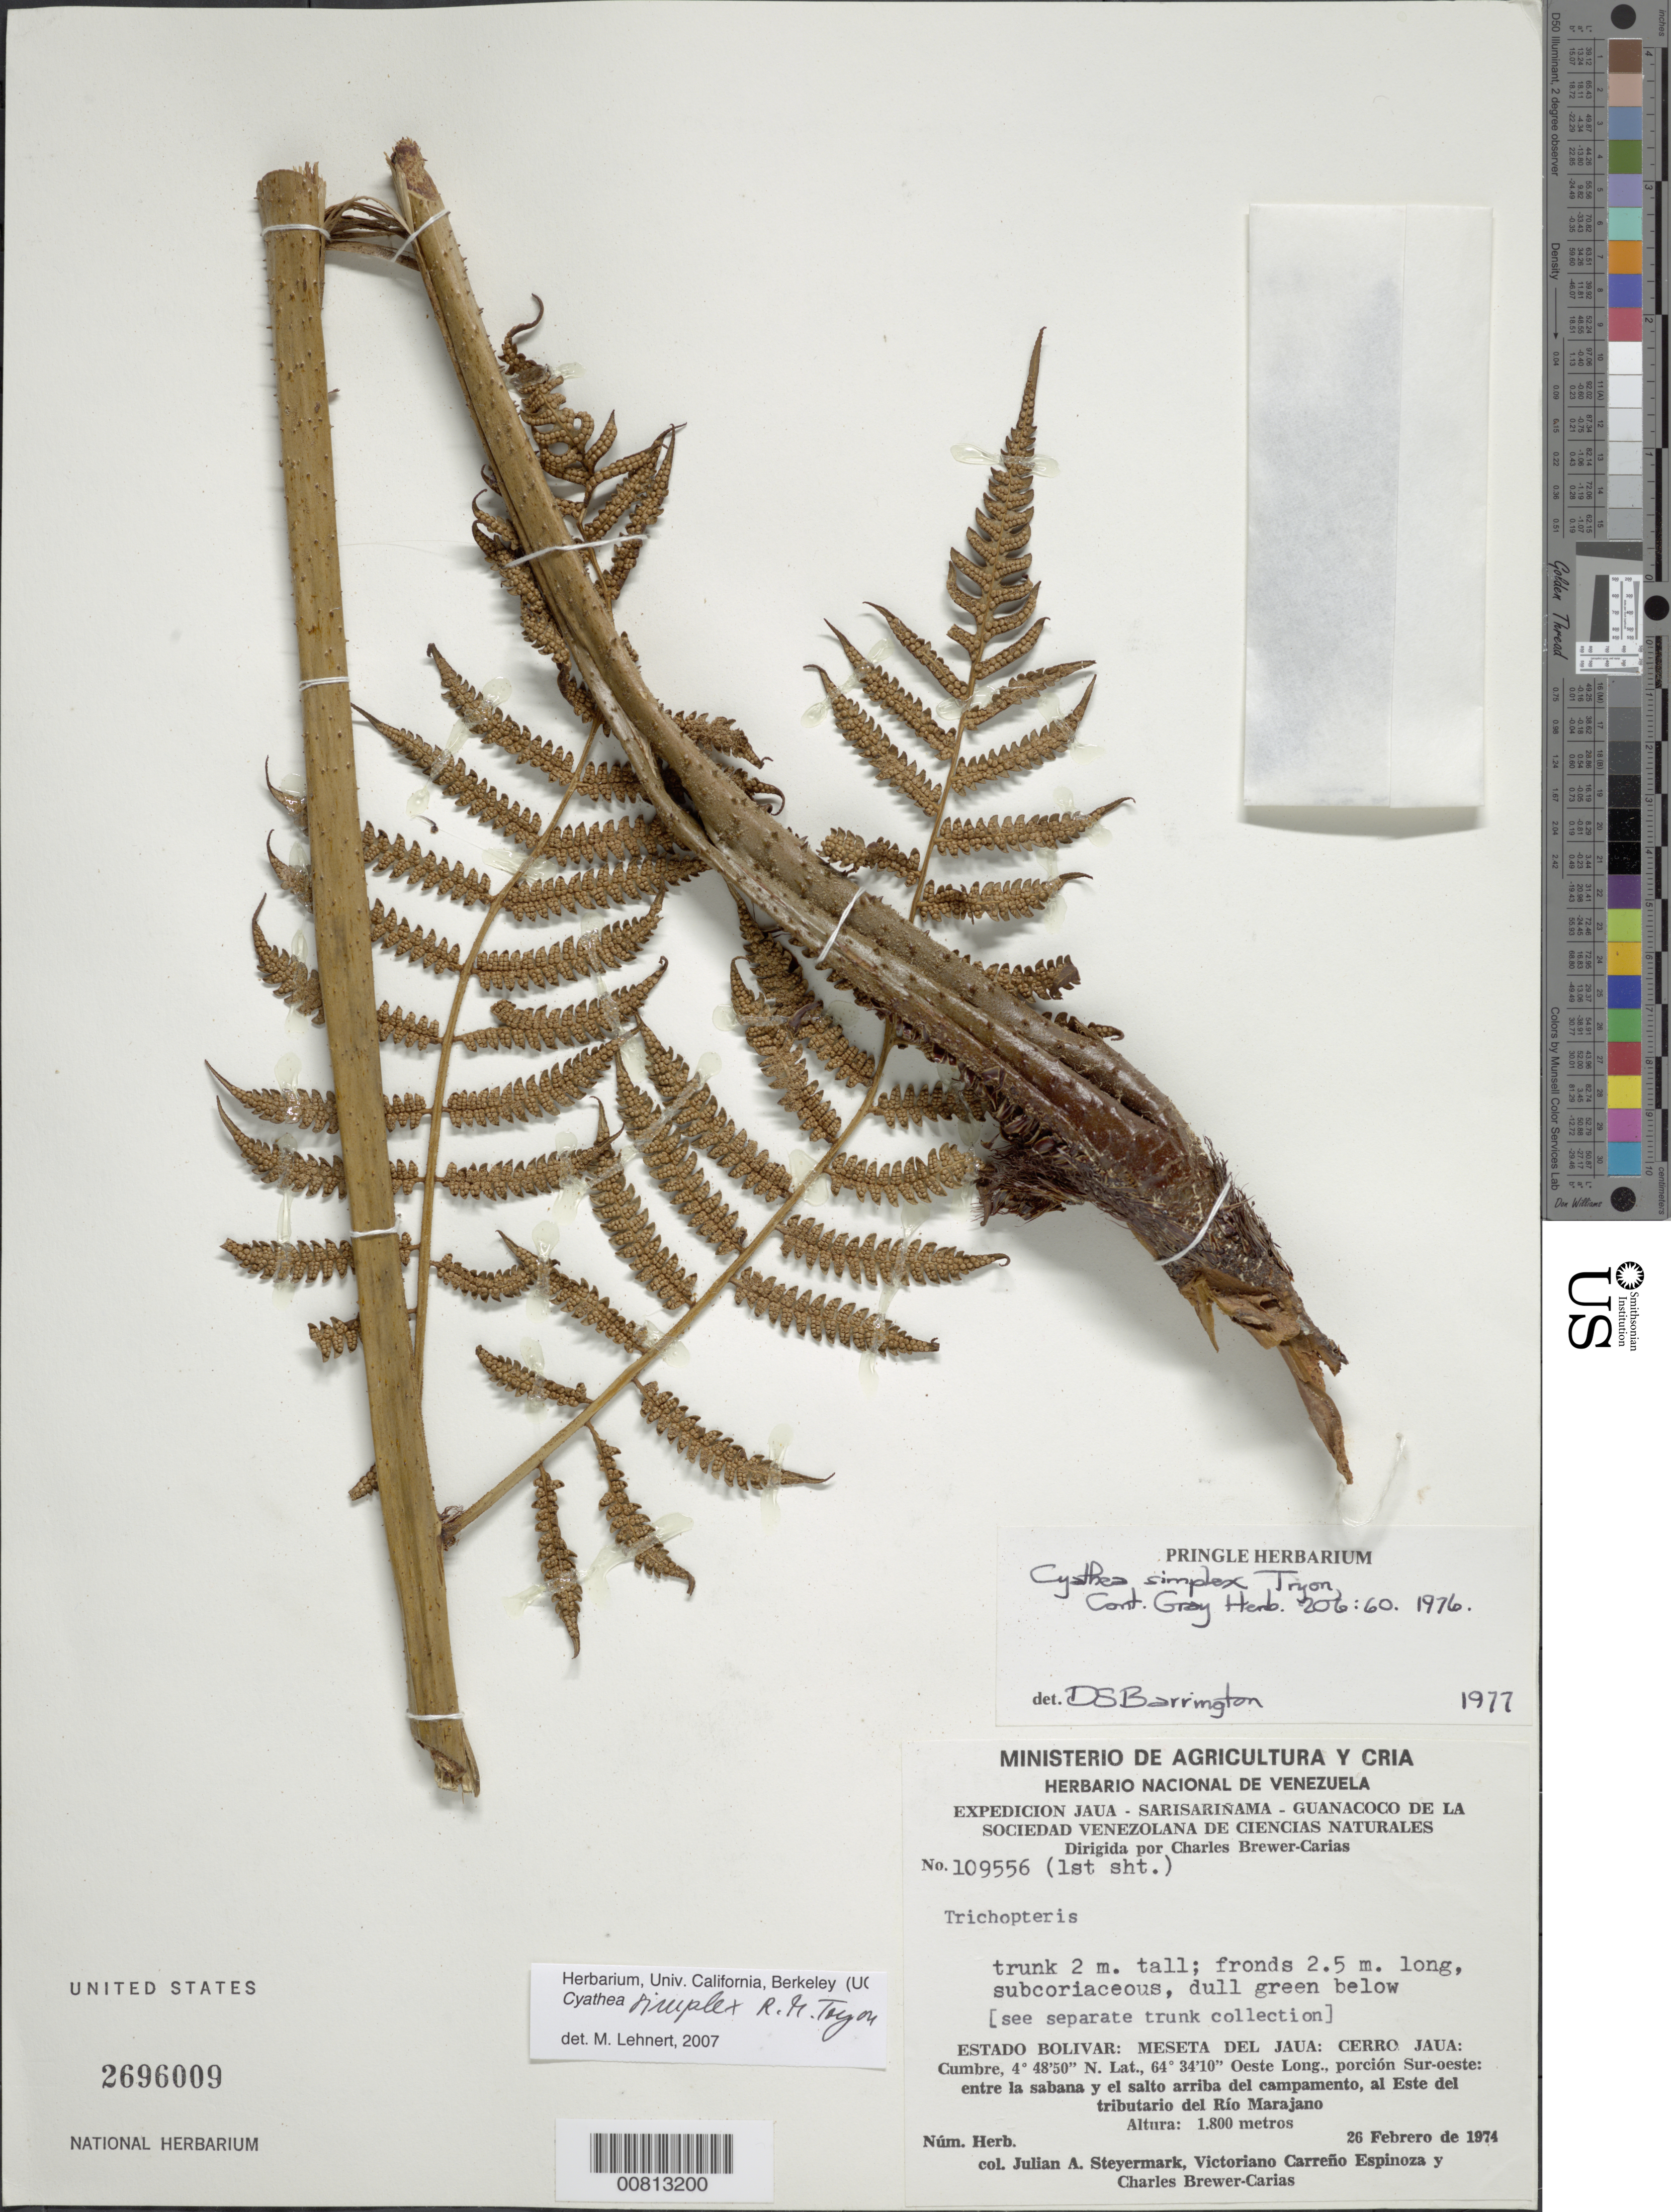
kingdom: Plantae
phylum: Tracheophyta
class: Polypodiopsida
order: Cyatheales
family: Cyatheaceae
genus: Cyathea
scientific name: Cyathea simplex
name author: R.M. Tryon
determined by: Barrington, D. S., Curator (VT), University of Vermont (UNITED STATES)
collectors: J. Steyermark, V. Carreño E. & C. Brewer-Carias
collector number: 109556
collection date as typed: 26-Feb-74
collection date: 1974-02-26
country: Venezuela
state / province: Bolívar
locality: Meseta del Jaua: Cerro Jaua, este del tributarío del Río Marajano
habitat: Entre sabana y salto arriba del campamento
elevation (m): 1800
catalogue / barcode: US 2696009